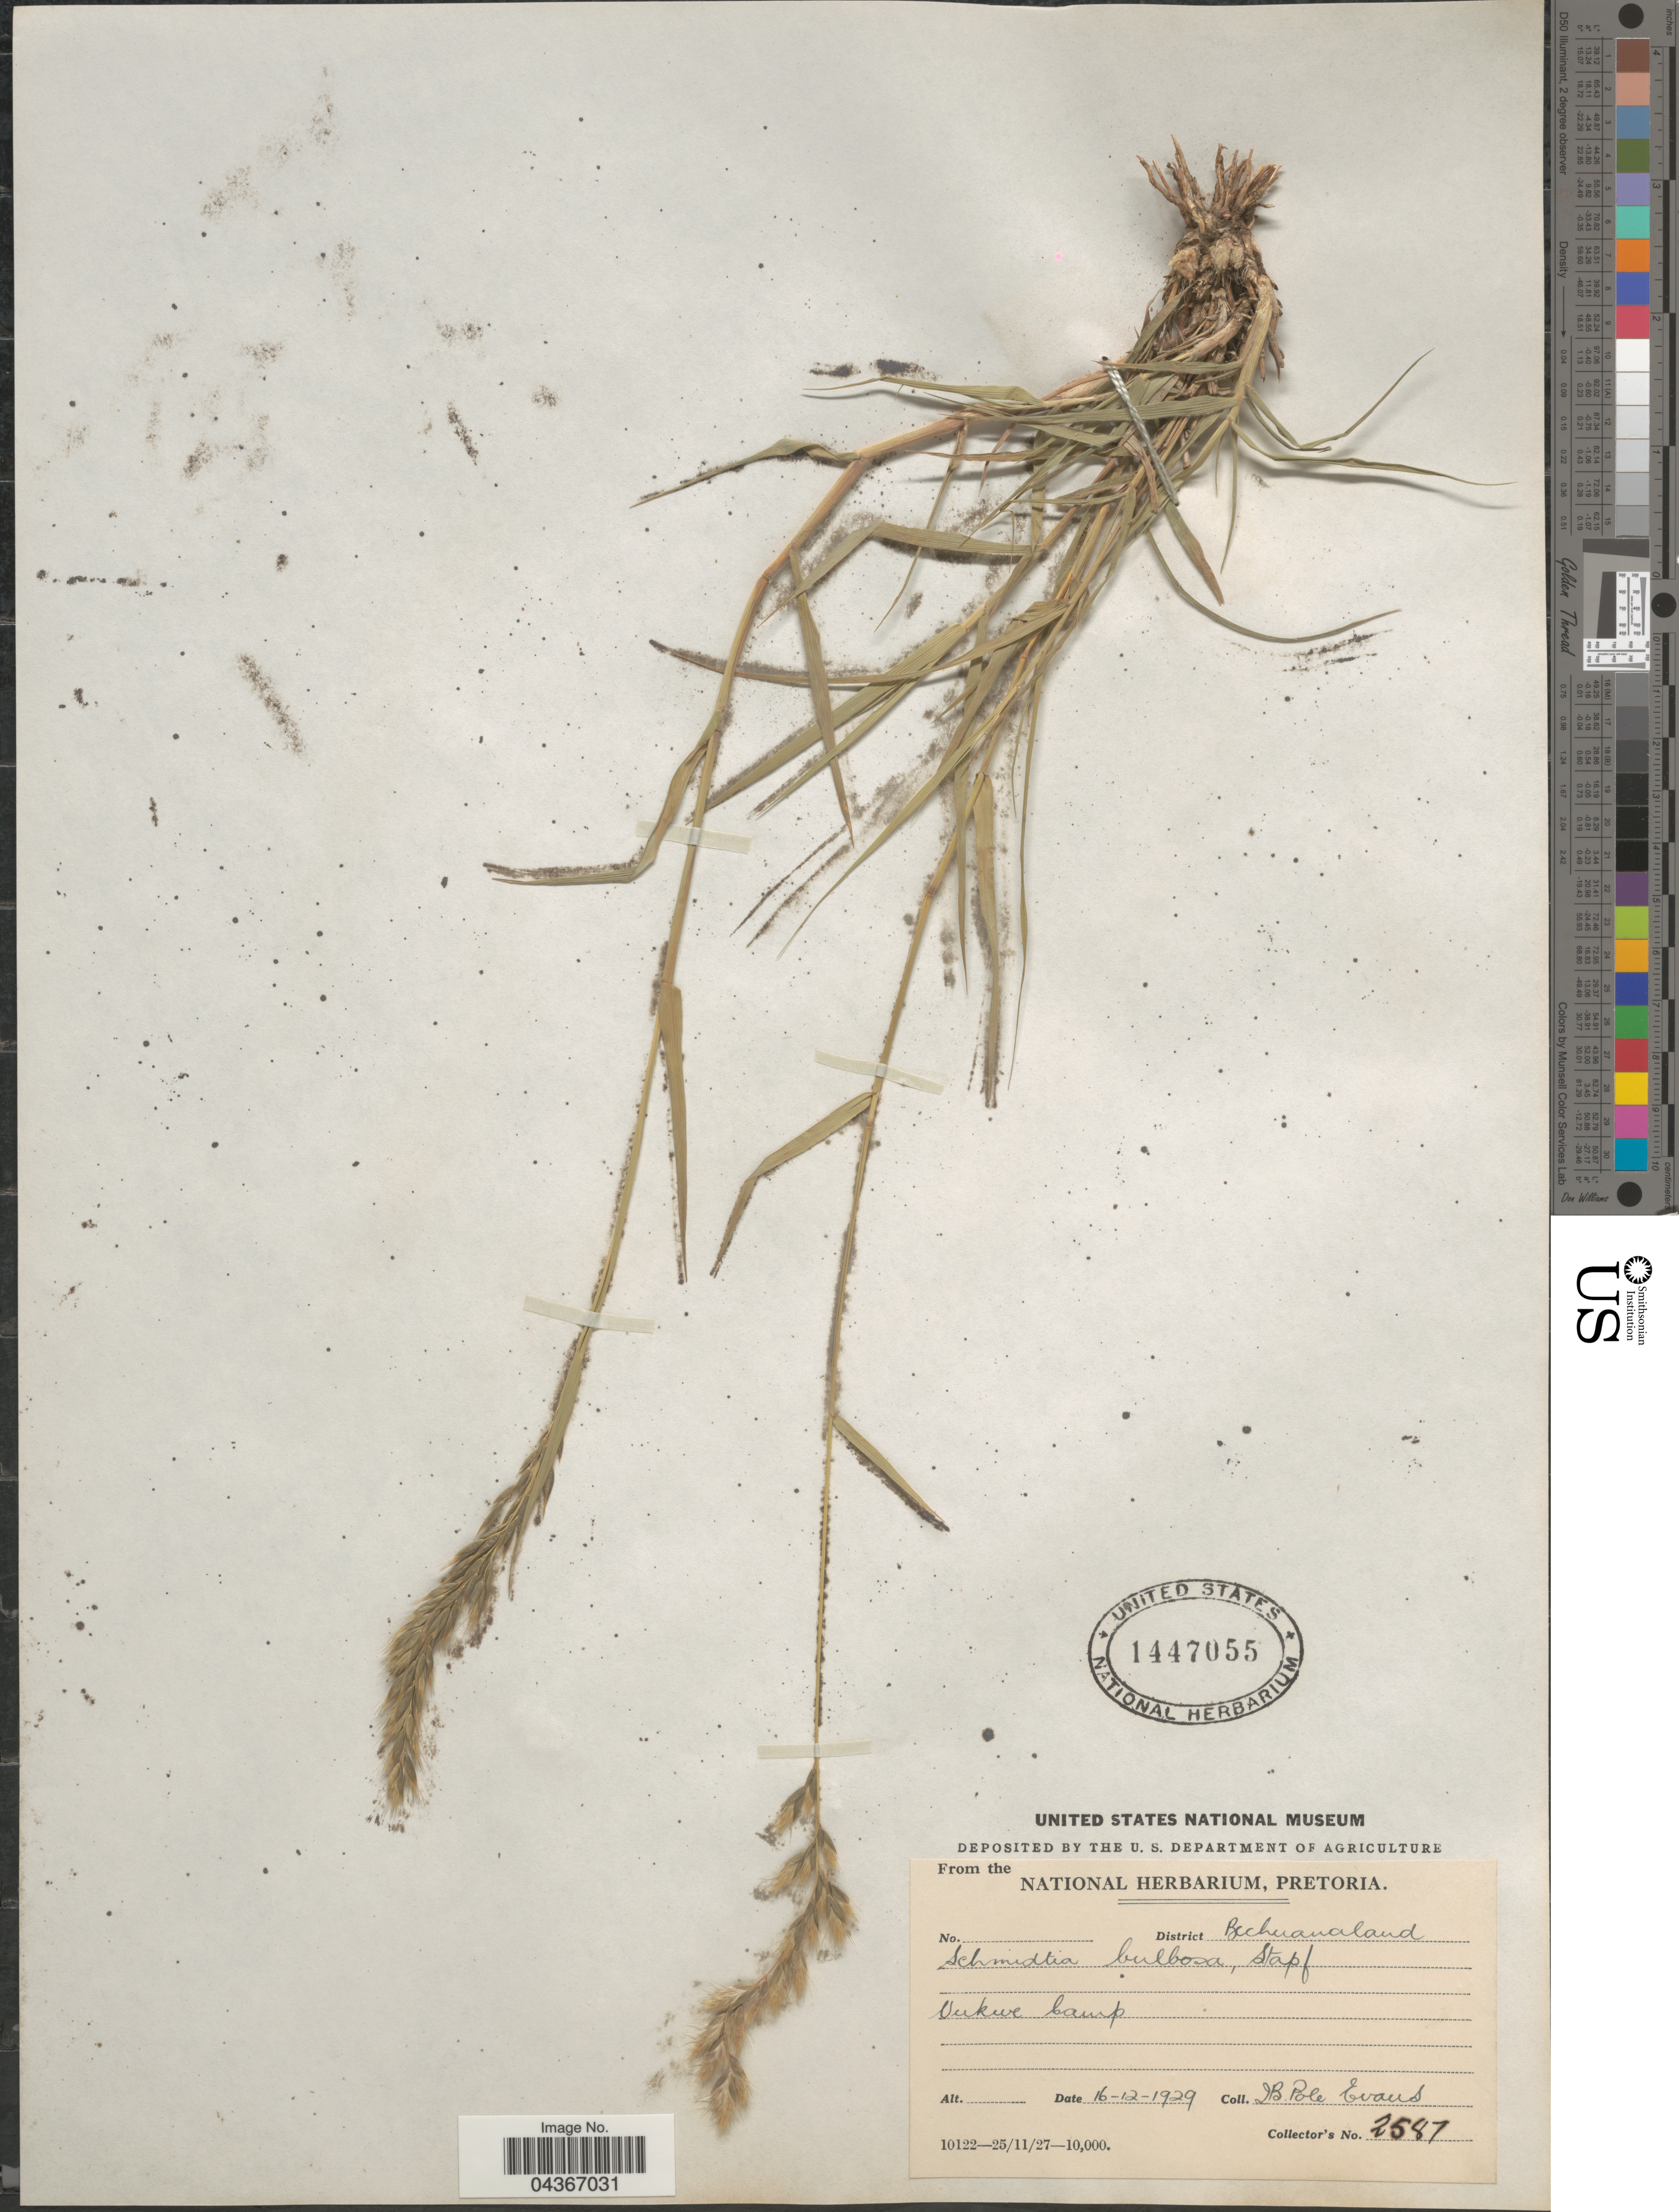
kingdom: Plantae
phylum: Tracheophyta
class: Liliopsida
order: Poales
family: Poaceae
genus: Schmidtia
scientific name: Schmidtia pappophoroides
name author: Steud. ex J.A. Schmidt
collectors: I. B. Pole-Evans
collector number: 2587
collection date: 1929-12-16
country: Botswana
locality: District Bechuanaland. Vukwe Camp.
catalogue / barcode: US 1447055